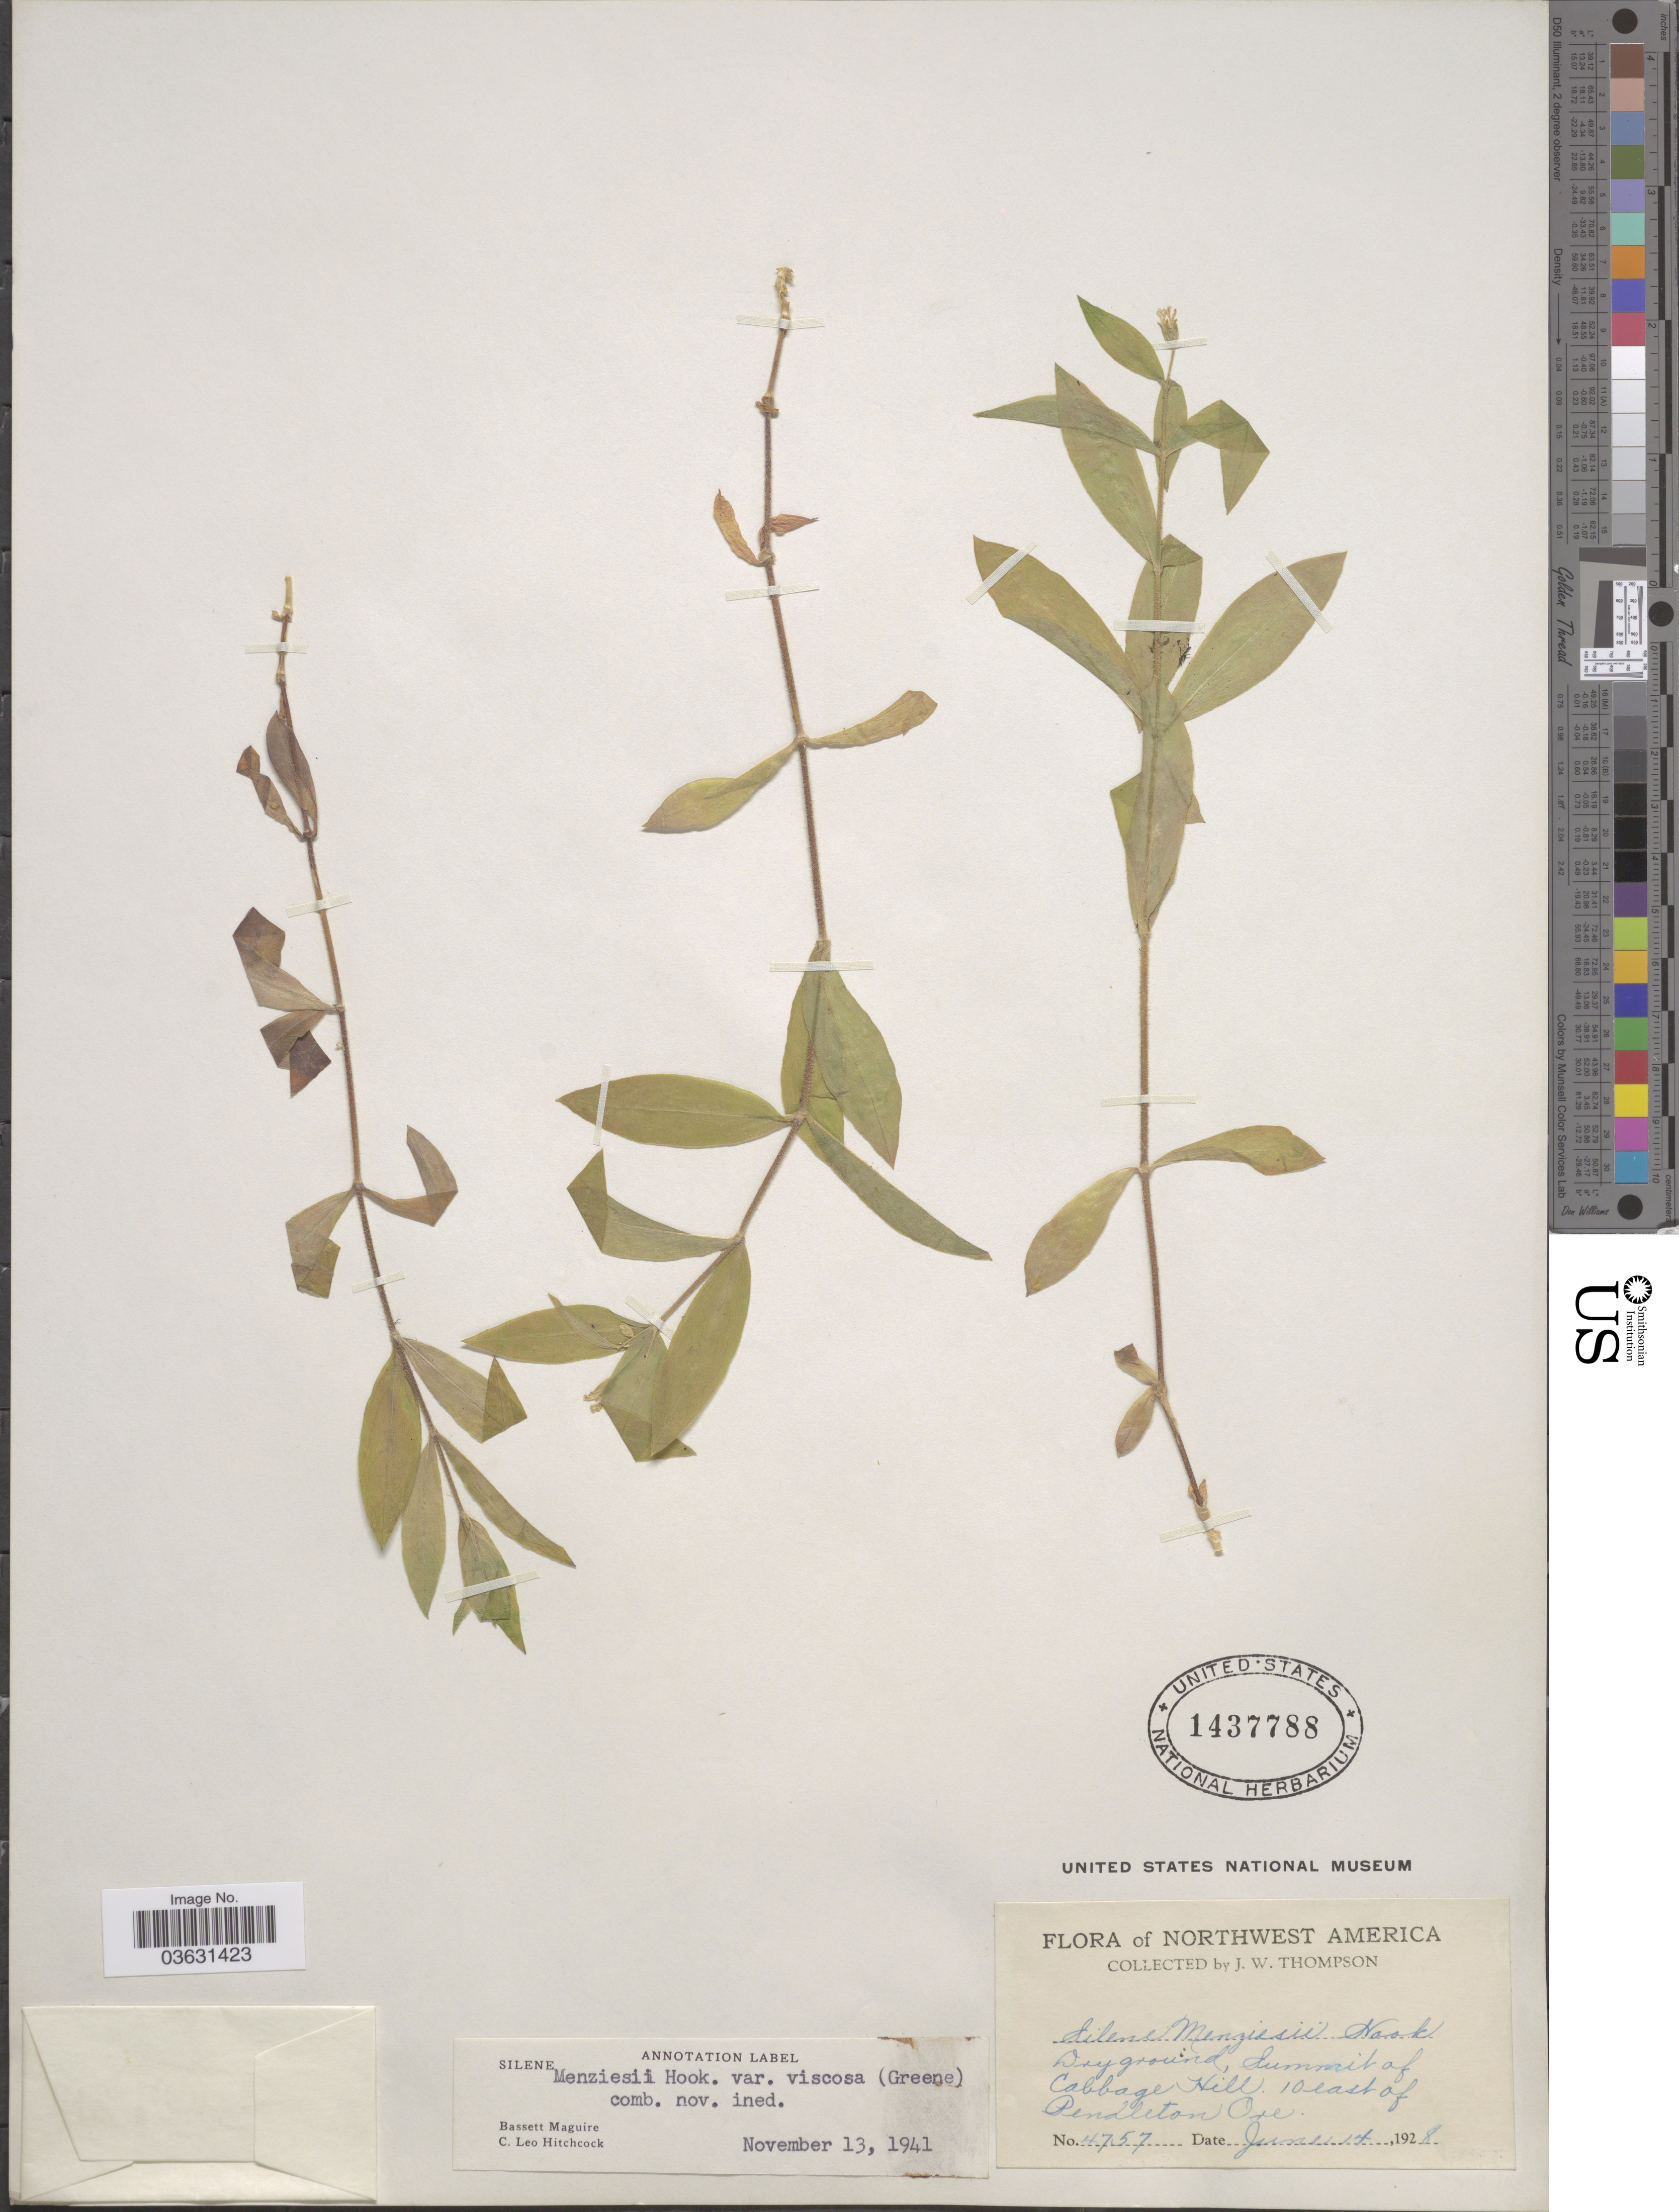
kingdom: Plantae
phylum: Tracheophyta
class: Magnoliopsida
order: Caryophyllales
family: Caryophyllaceae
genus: Silene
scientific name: Silene menziesii var. viscosa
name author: (Greene) C.L. Hitchc. & Maguire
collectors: J. Thompson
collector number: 4757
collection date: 1928-06-14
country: United States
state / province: Oregon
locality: Summit of Cabbage Hill. 10 east of Pendleton.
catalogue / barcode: US 1437788